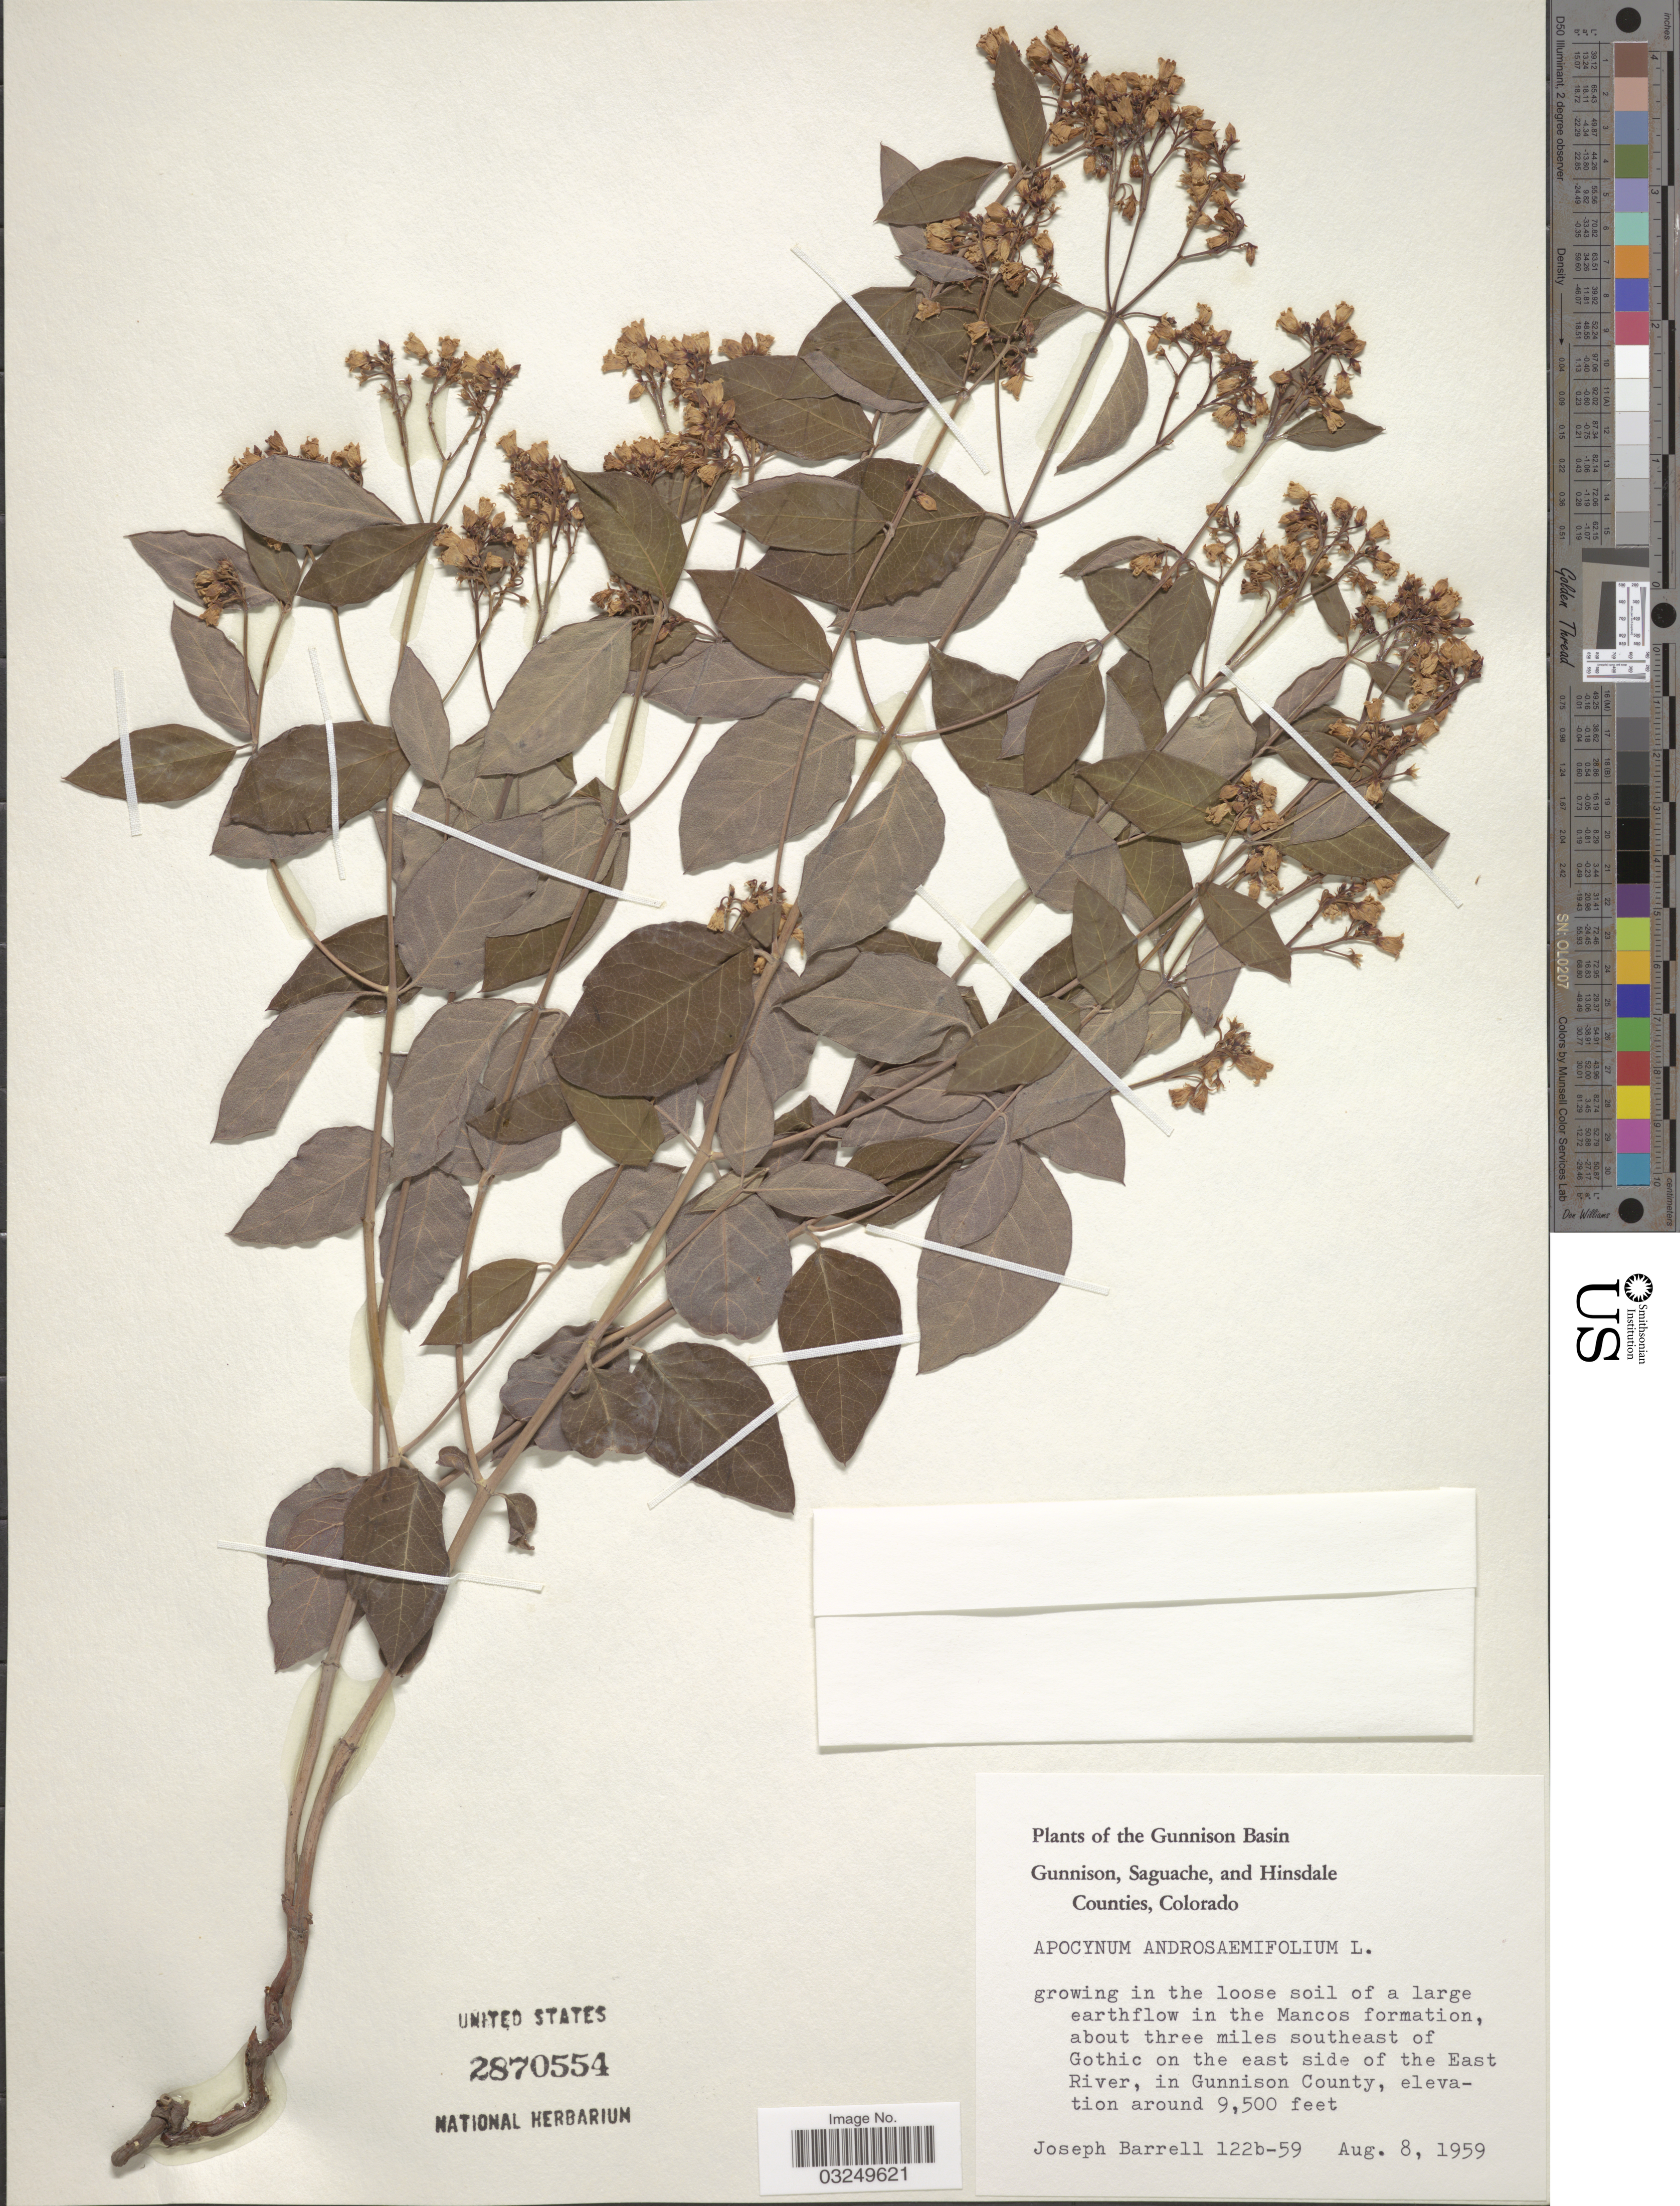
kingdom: Plantae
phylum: Tracheophyta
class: Magnoliopsida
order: Gentianales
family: Apocynaceae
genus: Apocynum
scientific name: Apocynum androsaemifolium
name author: L.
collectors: J. Barrell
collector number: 122b-59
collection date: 1959-08-08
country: United States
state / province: Colorado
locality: Gunnison Basin. Earthflow in the Mancos formation, about three miles southeast of Gothic on the east side of the East River, in Gunnison County.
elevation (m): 2896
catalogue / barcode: US 2870554